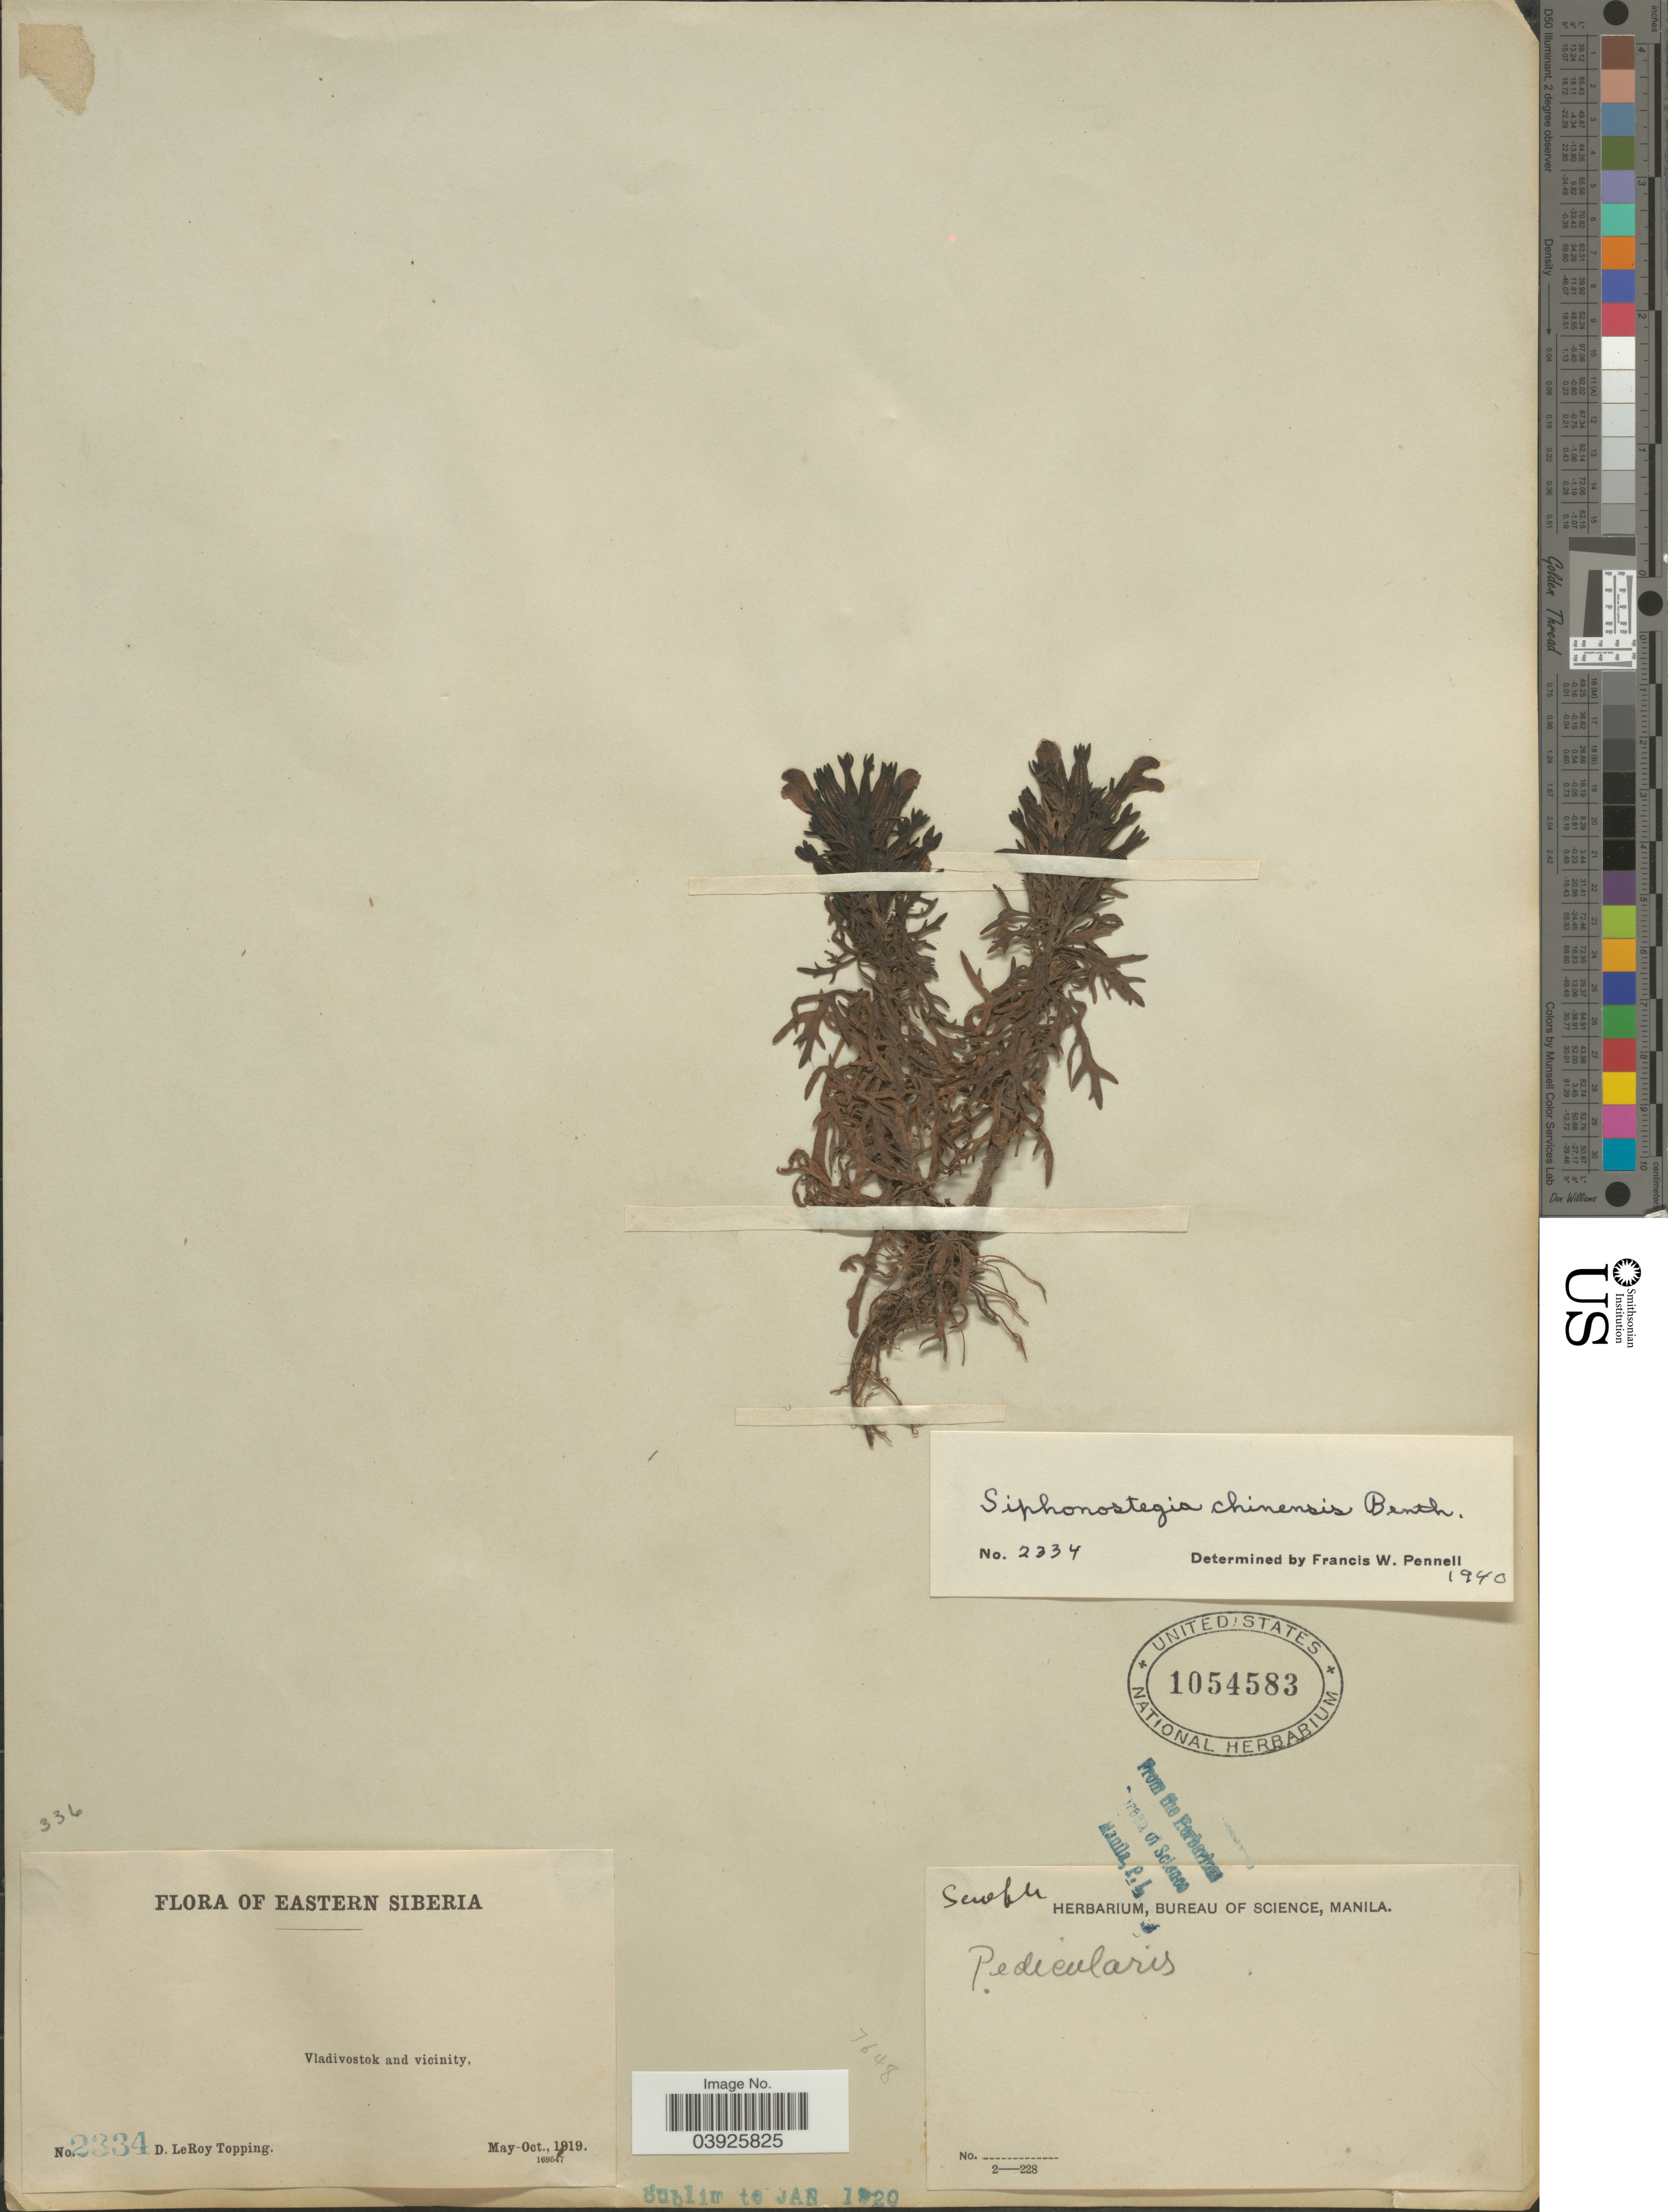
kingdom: Plantae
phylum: Tracheophyta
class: Magnoliopsida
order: Lamiales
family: Orobanchaceae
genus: Siphonostegia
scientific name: Siphonostegia chinensis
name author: Benth.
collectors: D. L. Topping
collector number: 2334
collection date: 1919-05/1919-10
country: Russian Federation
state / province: Primorsky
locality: Eastern Siberia. Vladivostok and vicinity.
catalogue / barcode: US 1054583